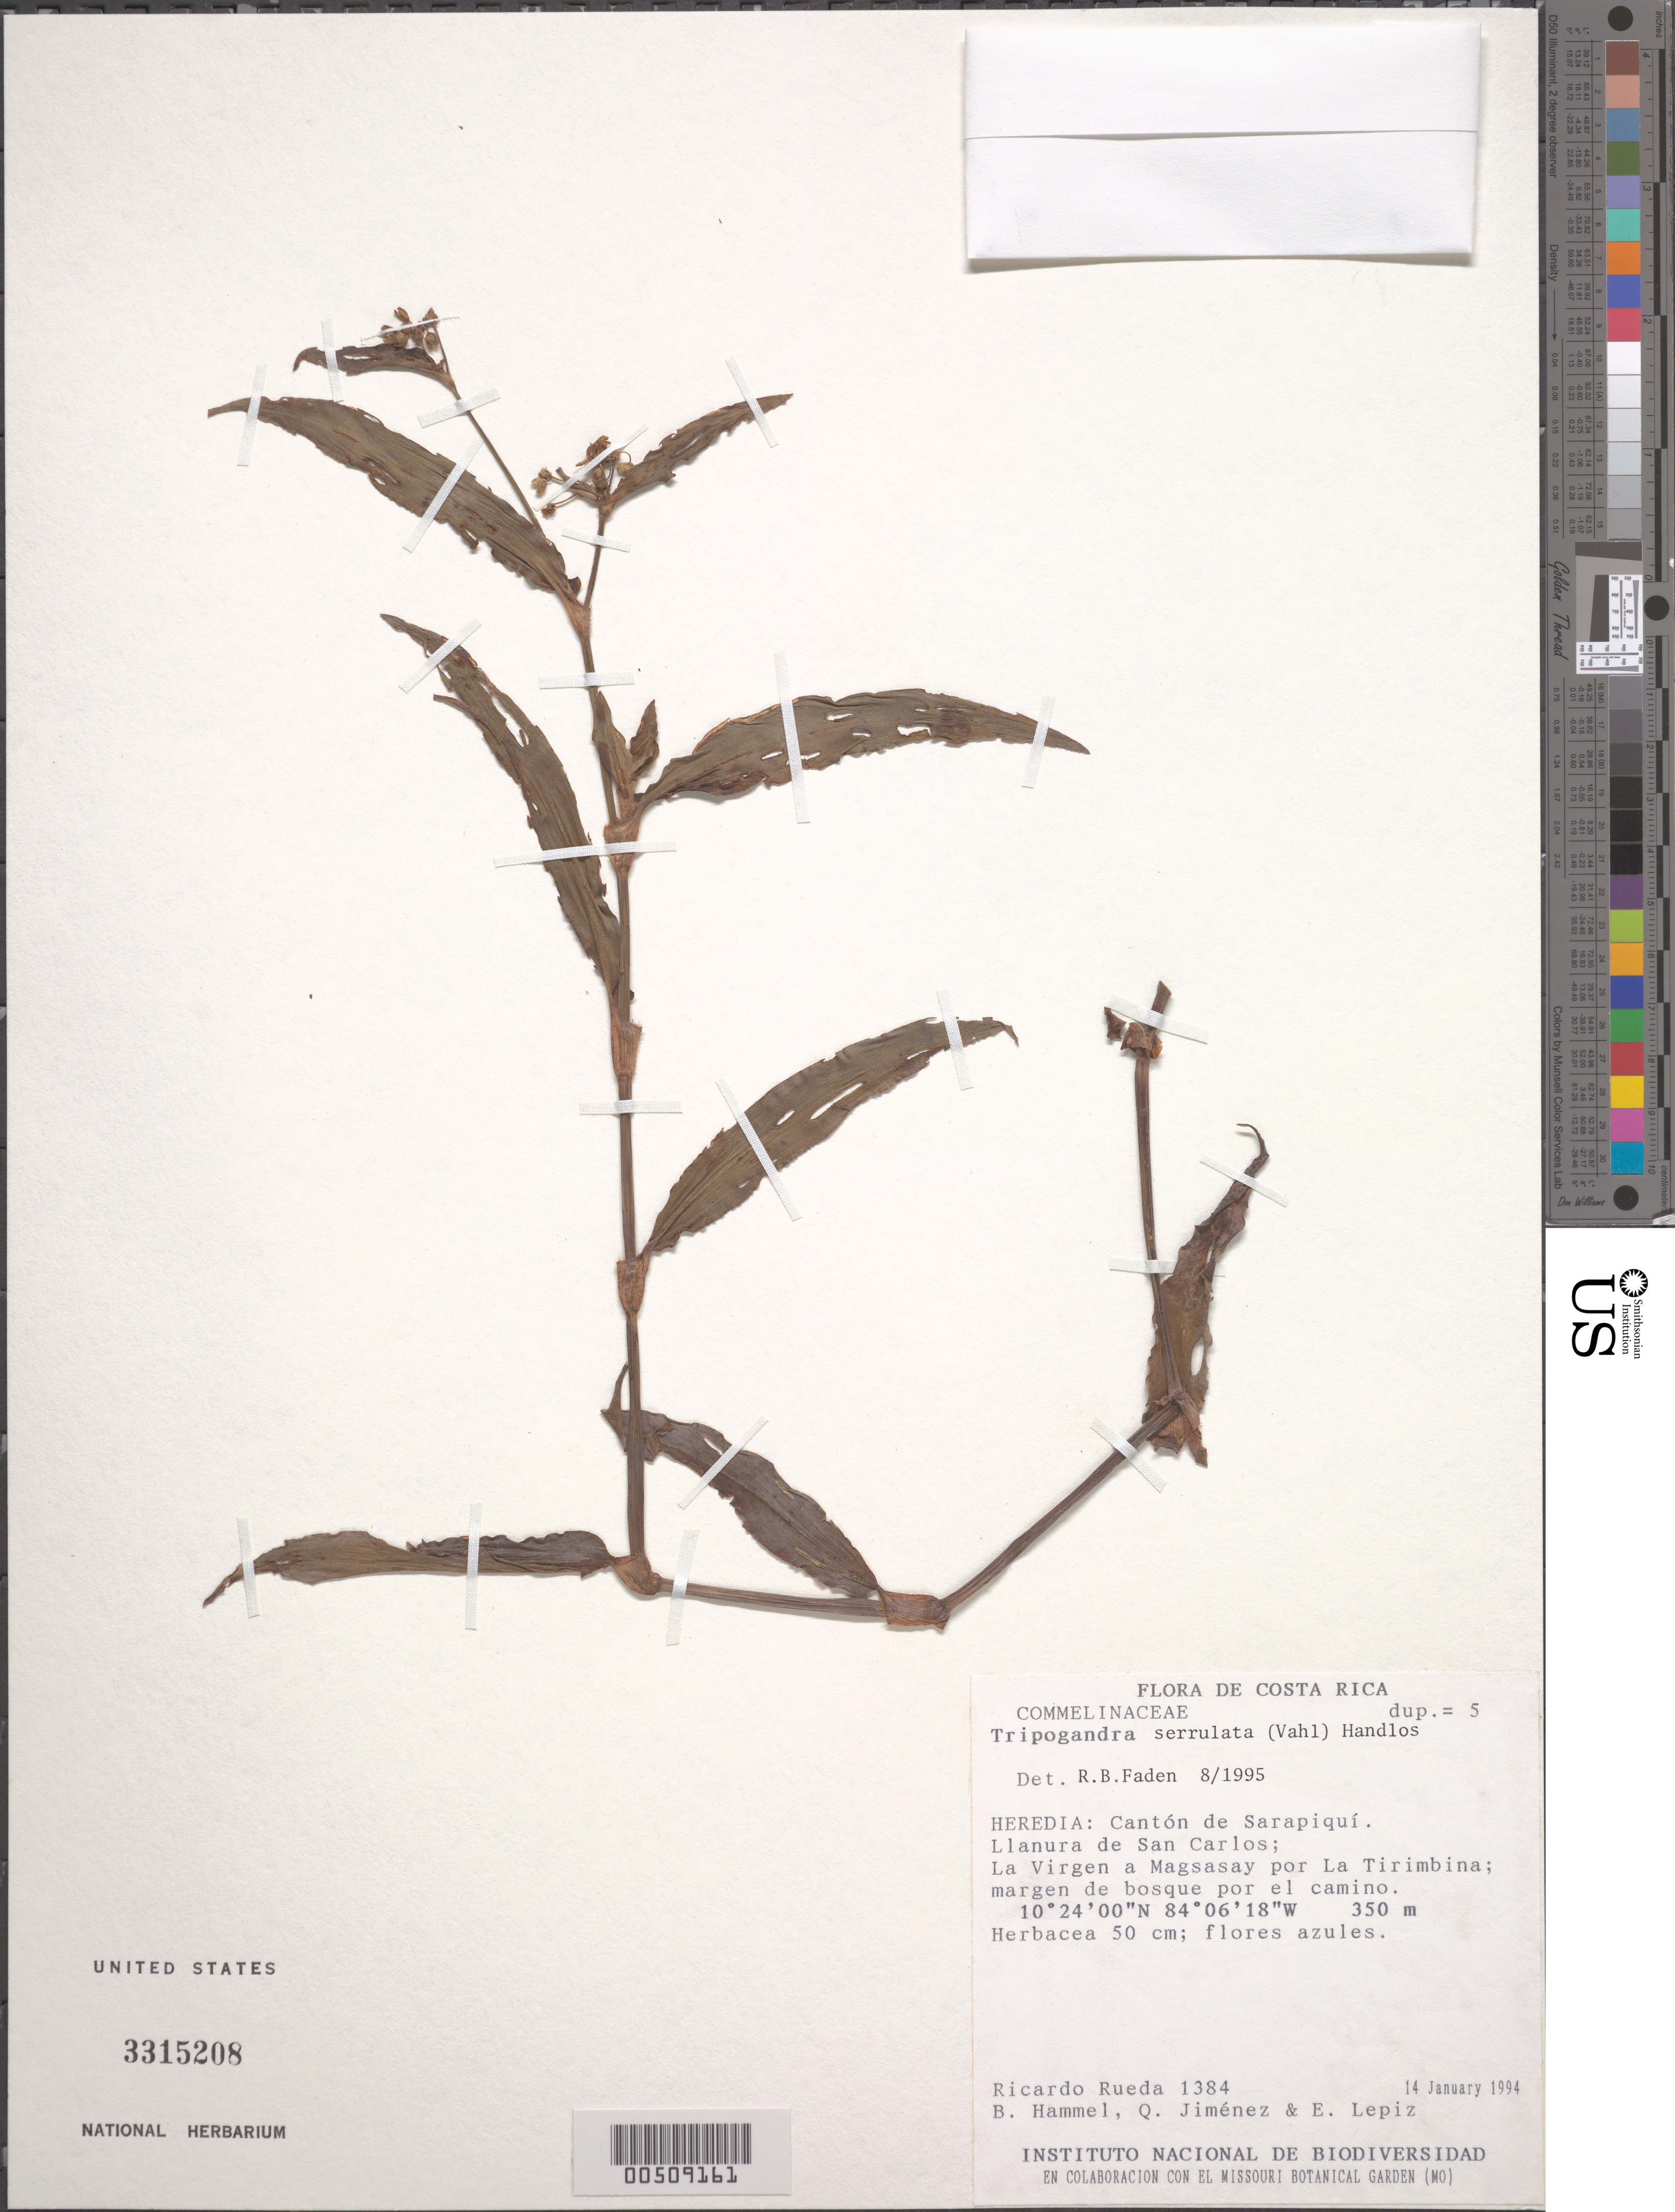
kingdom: Plantae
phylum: Tracheophyta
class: Liliopsida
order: Commelinales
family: Commelinaceae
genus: Tripogandra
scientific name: Tripogandra serrulata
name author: (Vahl) Handlos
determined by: Faden, Robert B., (US), Smithsonian Institution - National Museum of Natural History (UNITED STATES)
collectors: R. Rueda, B. Hammel, Q. Jiménez Madrigal & E. Lepiz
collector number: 1384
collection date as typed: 14 Jan 1994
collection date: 1994-01-14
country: Costa Rica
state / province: Heredia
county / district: Sarapiquí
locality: Canton de Sarapiqui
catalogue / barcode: US 3315208